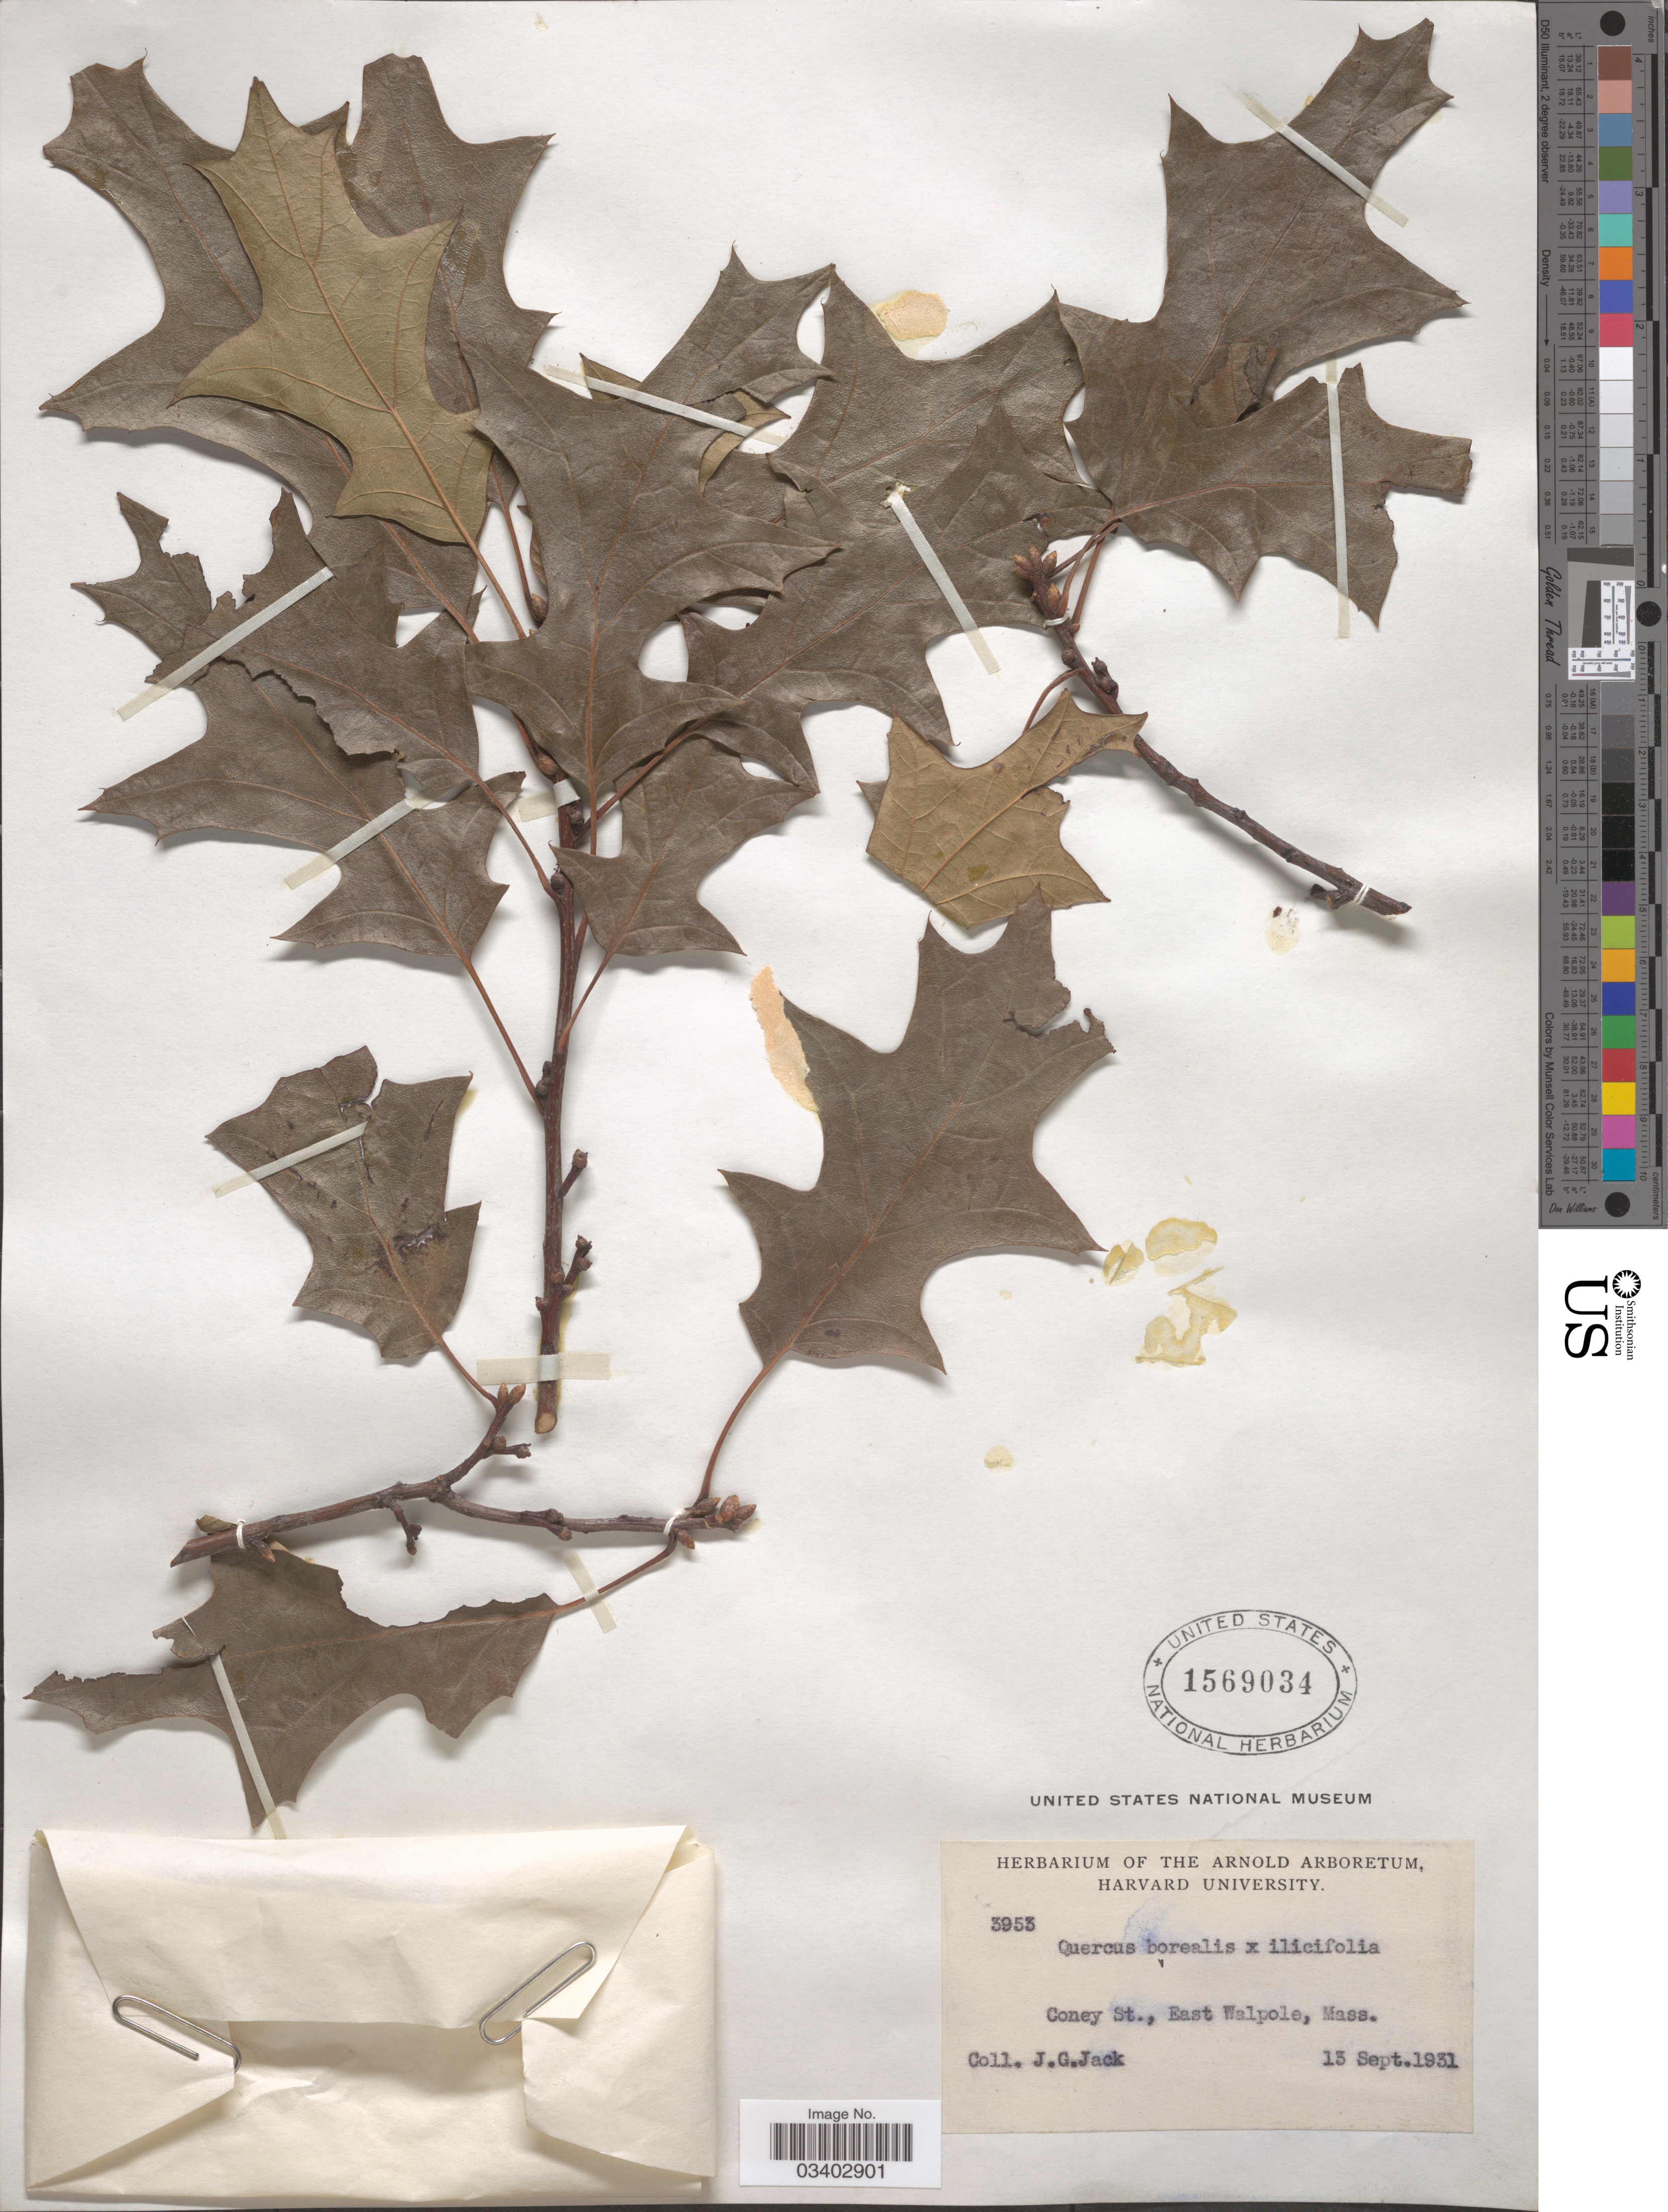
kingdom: Plantae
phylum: Tracheophyta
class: Magnoliopsida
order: Fagales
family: Fagaceae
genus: Quercus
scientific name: Quercus borealis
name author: F. Michx.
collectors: J. G. Jack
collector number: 3953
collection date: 1931-09-13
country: United States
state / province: Massachusetts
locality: Coney St., East Walpole.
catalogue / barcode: US 1569034